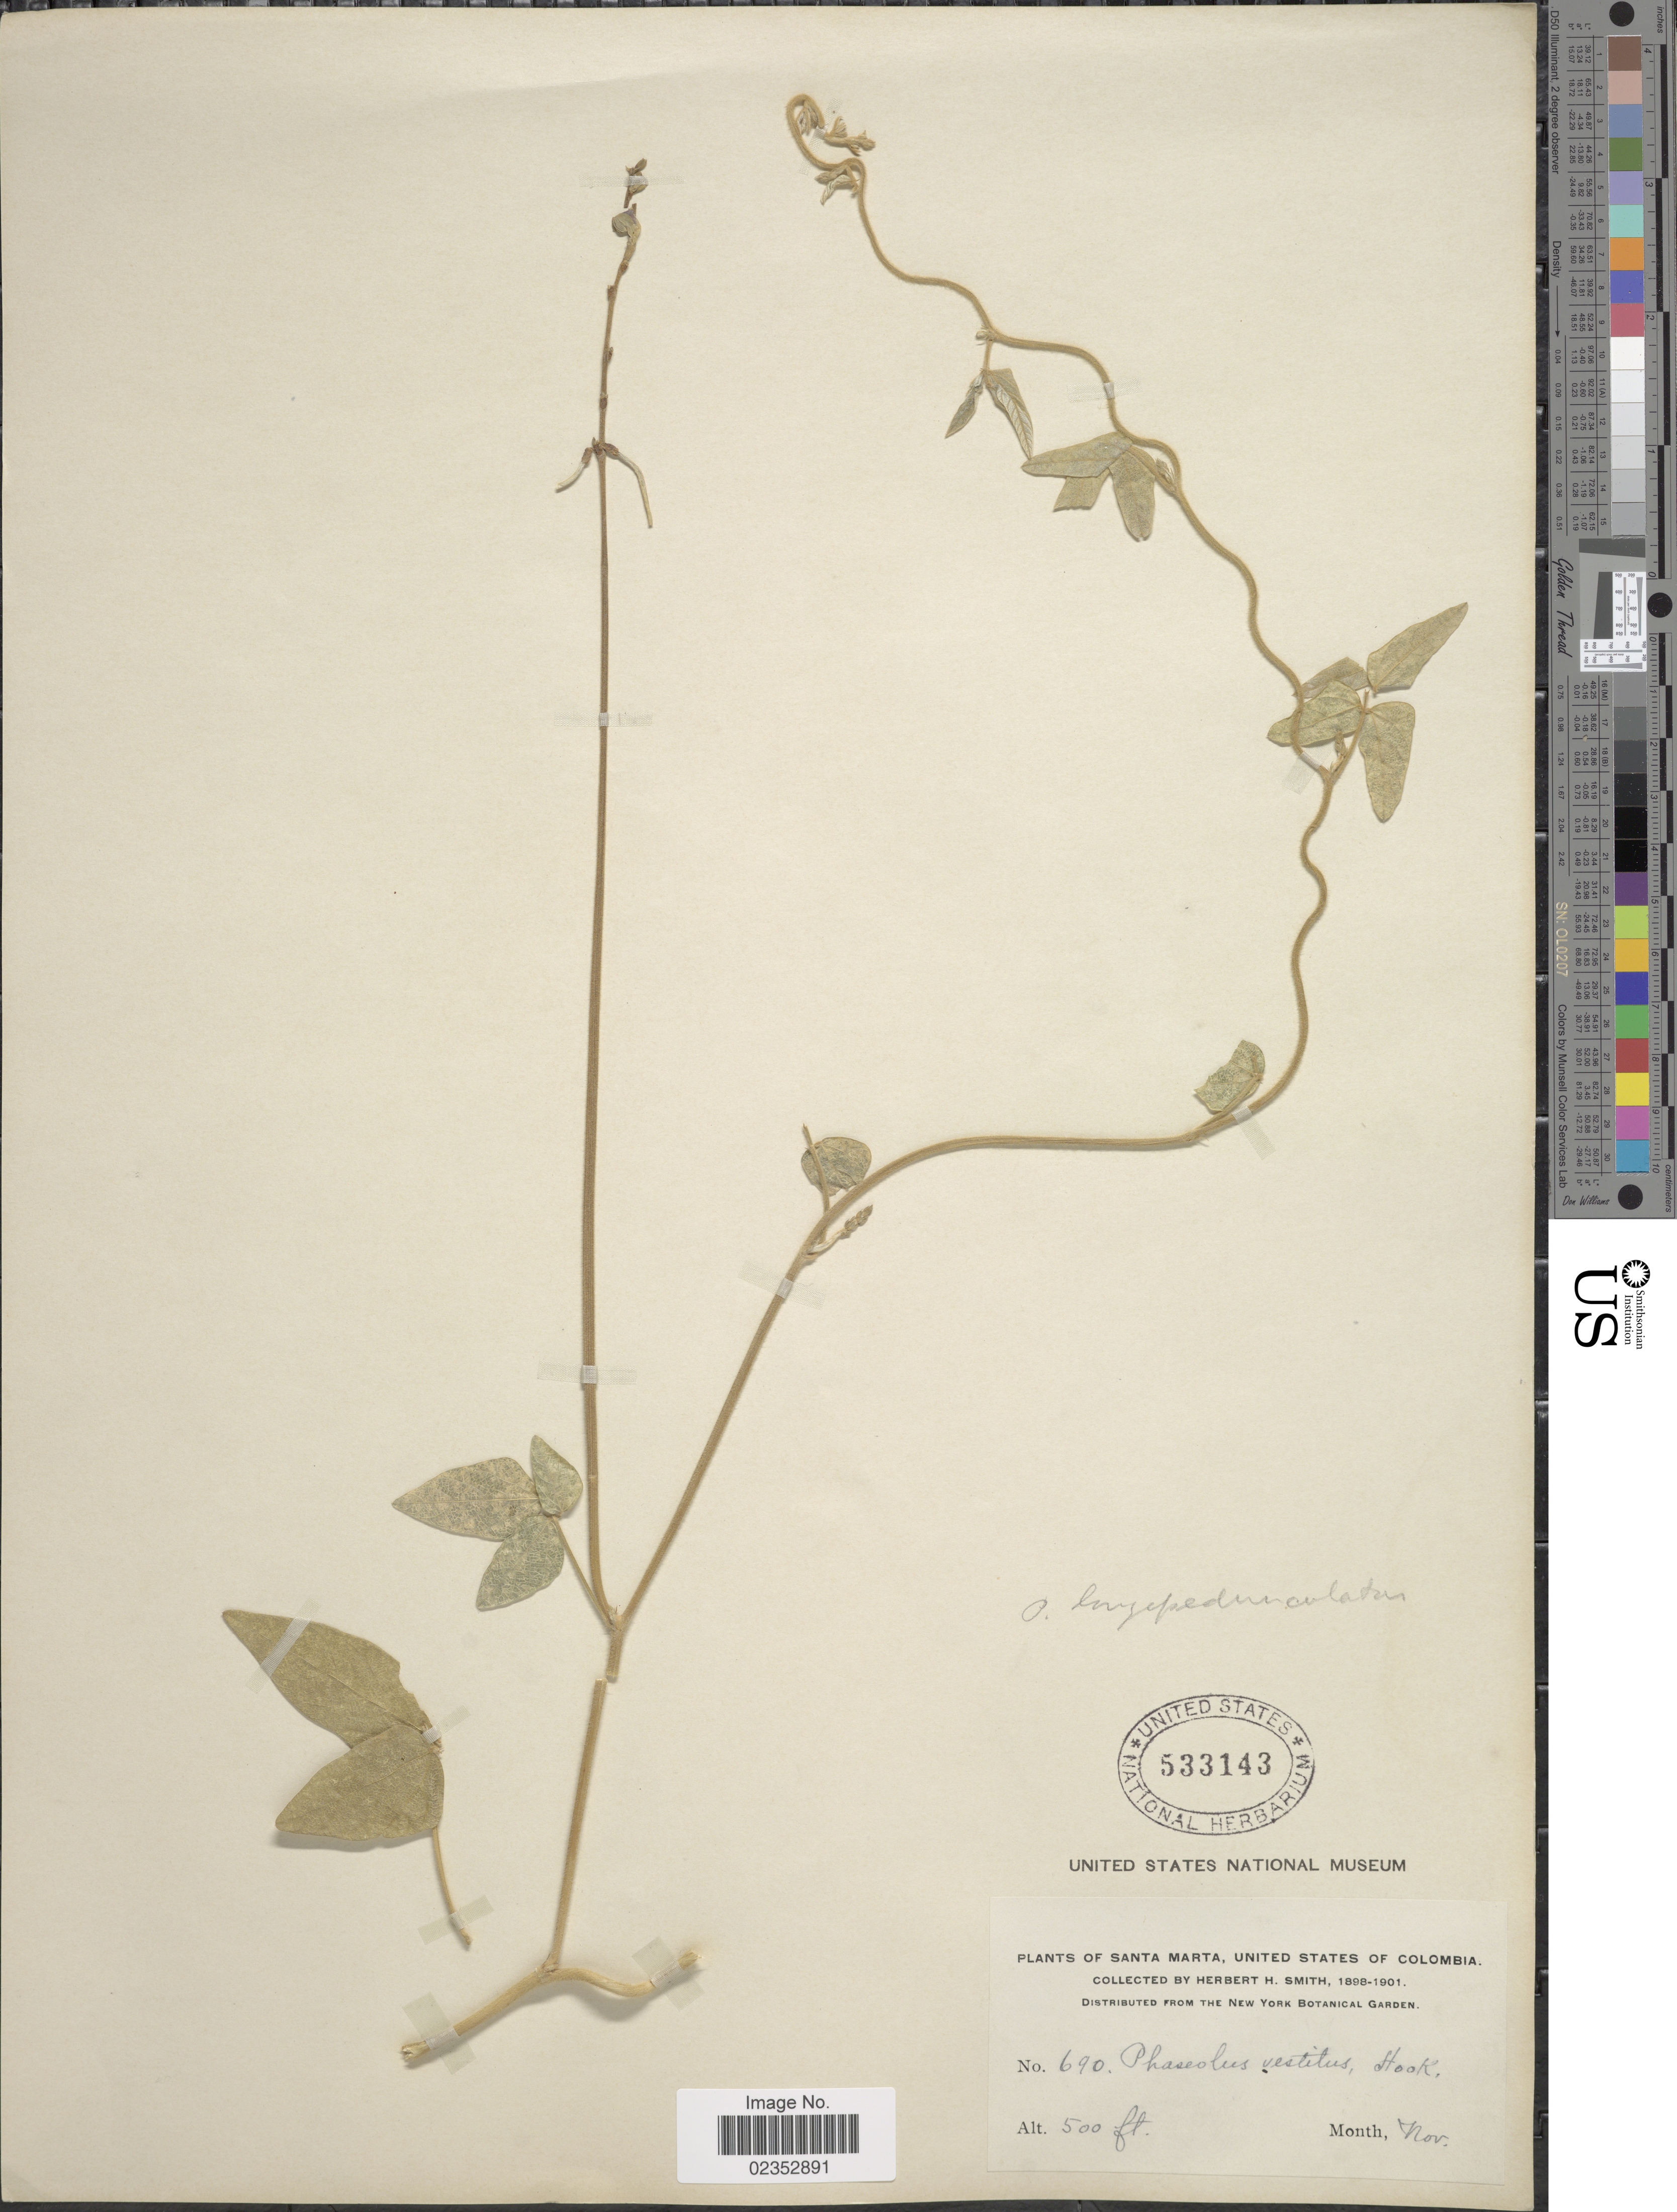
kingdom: Plantae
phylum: Tracheophyta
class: Magnoliopsida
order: Fabales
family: Fabaceae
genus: Macroptilium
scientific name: Macroptilium gracile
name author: (Poepp. ex Benth.) Urb.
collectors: Herbert H. Smith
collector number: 690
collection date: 1898-11/1901-11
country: Colombia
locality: Santa Marta, United States of Colombia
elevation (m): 152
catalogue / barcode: US 533143